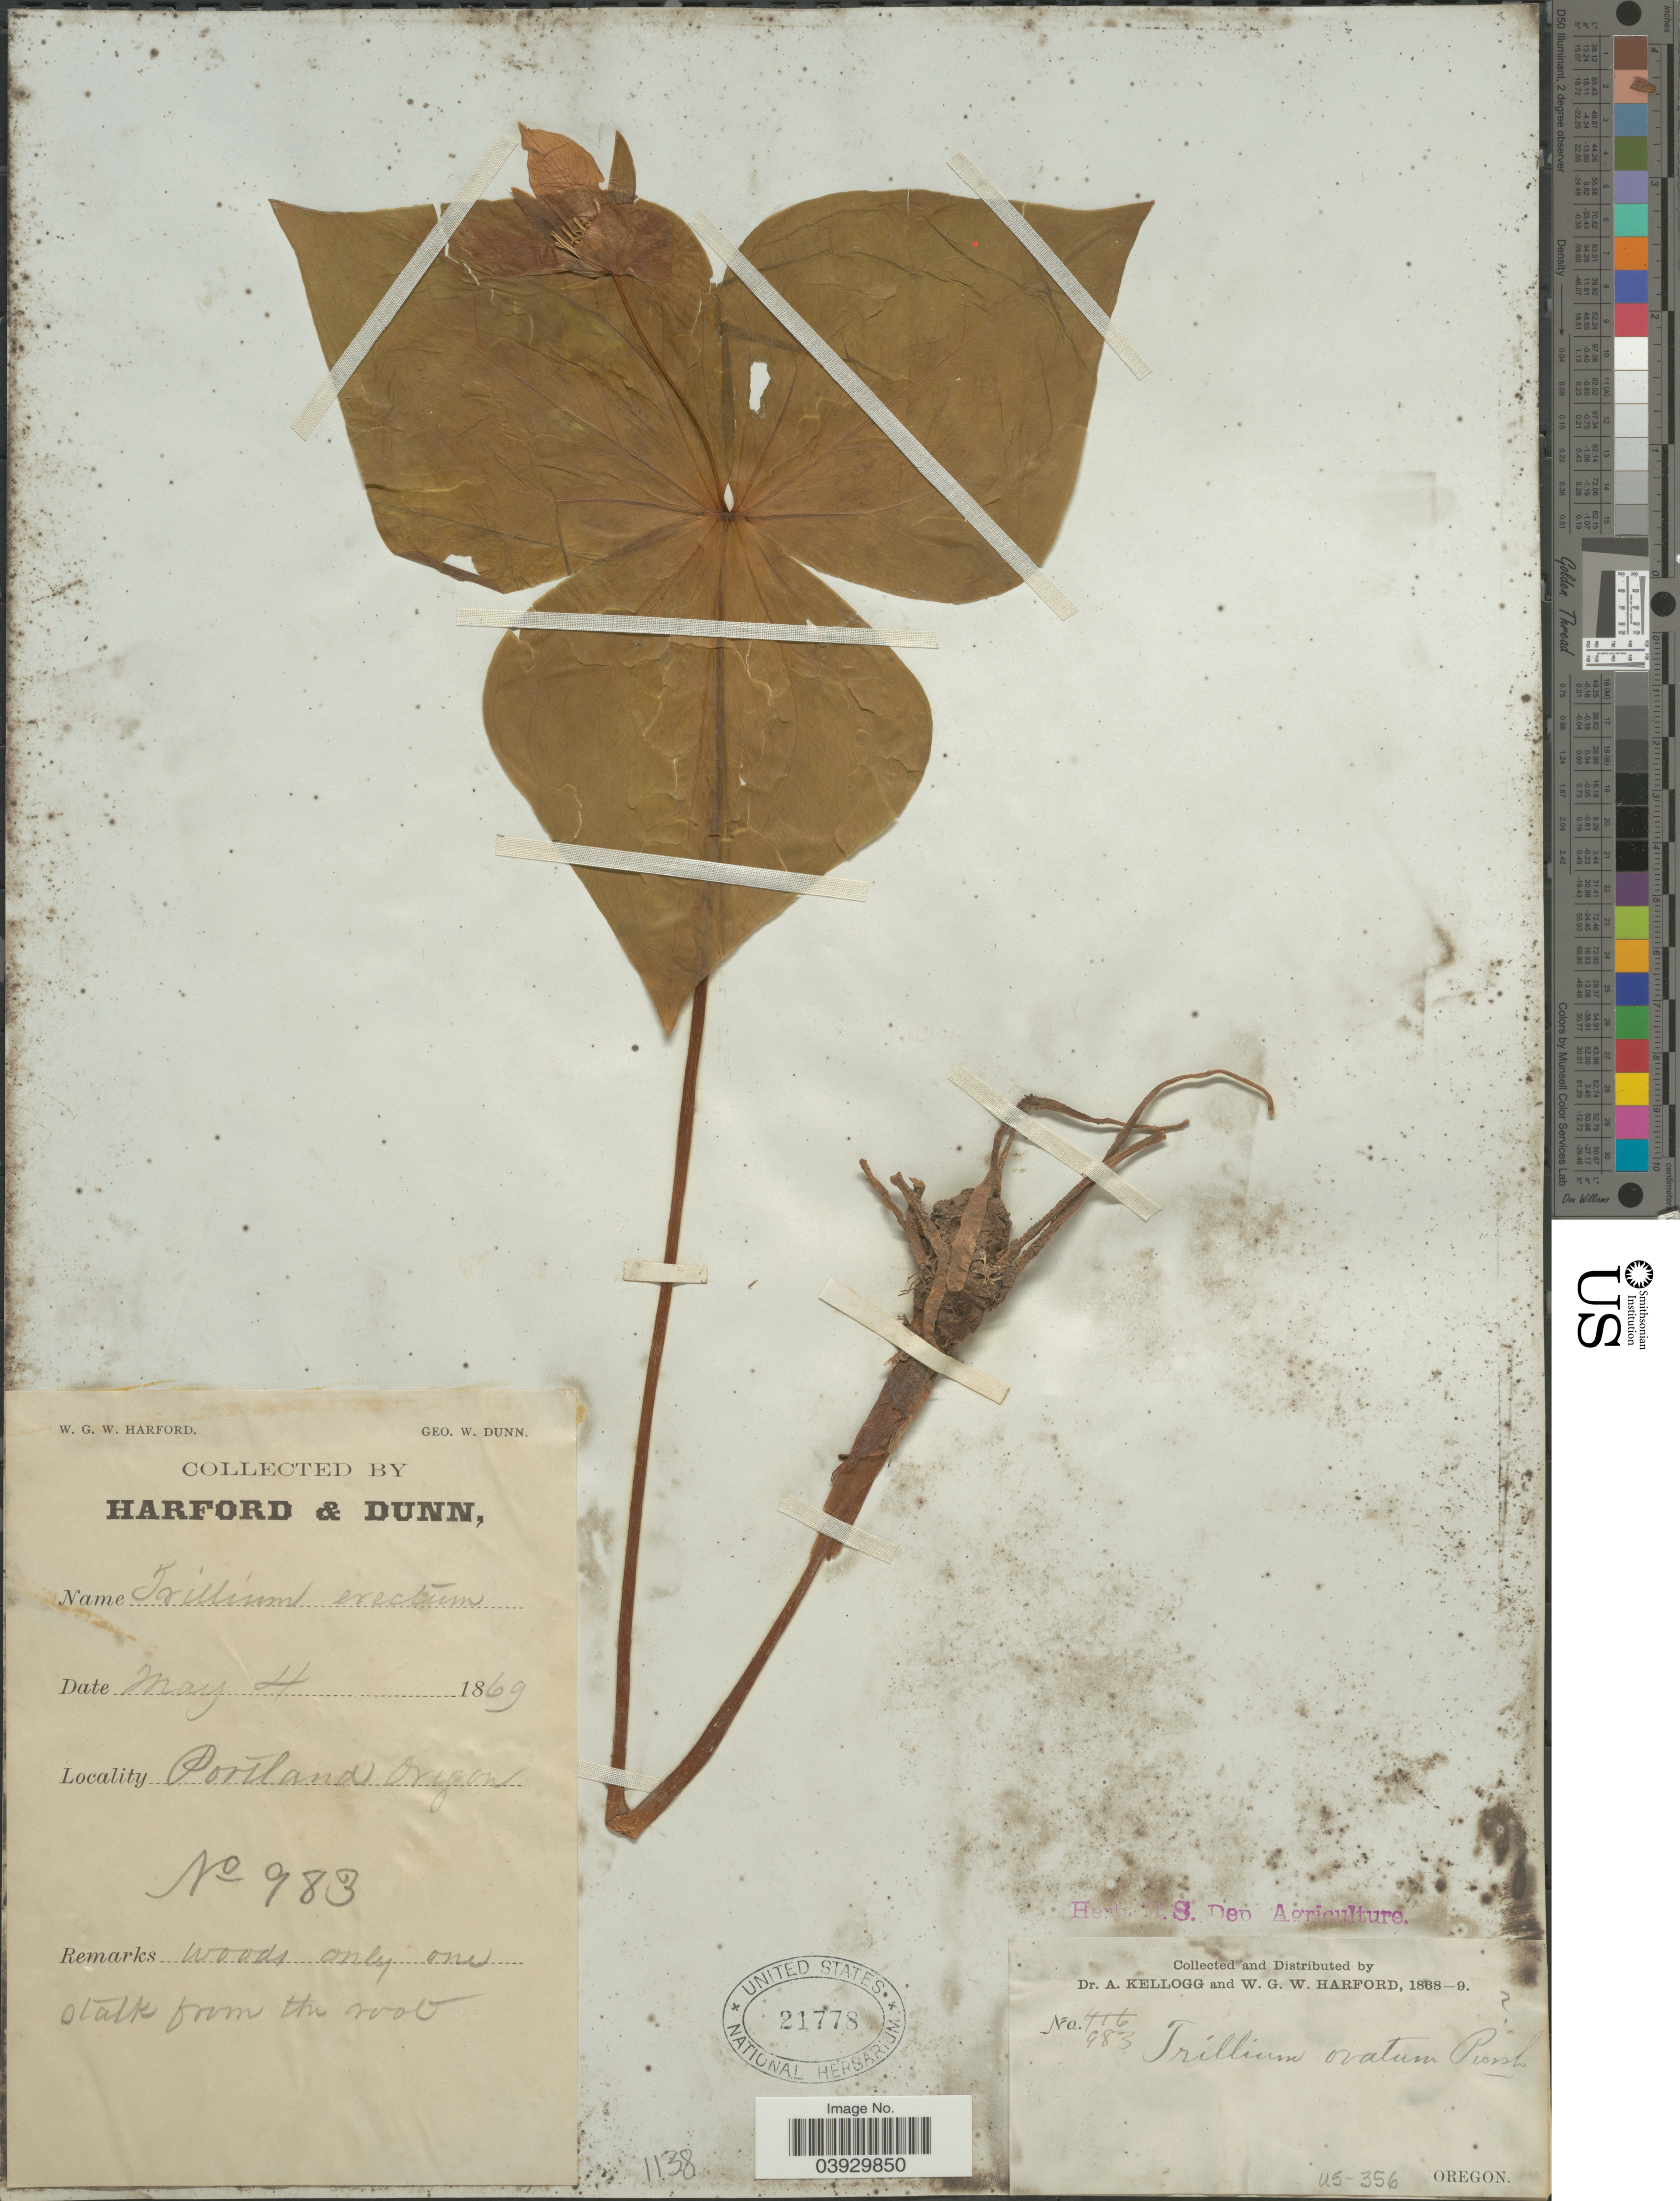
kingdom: Plantae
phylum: Tracheophyta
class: Liliopsida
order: Liliales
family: Melanthiaceae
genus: Trillium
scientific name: Trillium ovatum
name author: Pursh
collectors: A. Kellogg, W. G. W. Harford & Harford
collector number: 983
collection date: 1869-05-04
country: United States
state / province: Oregon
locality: Portland.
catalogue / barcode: US 21778